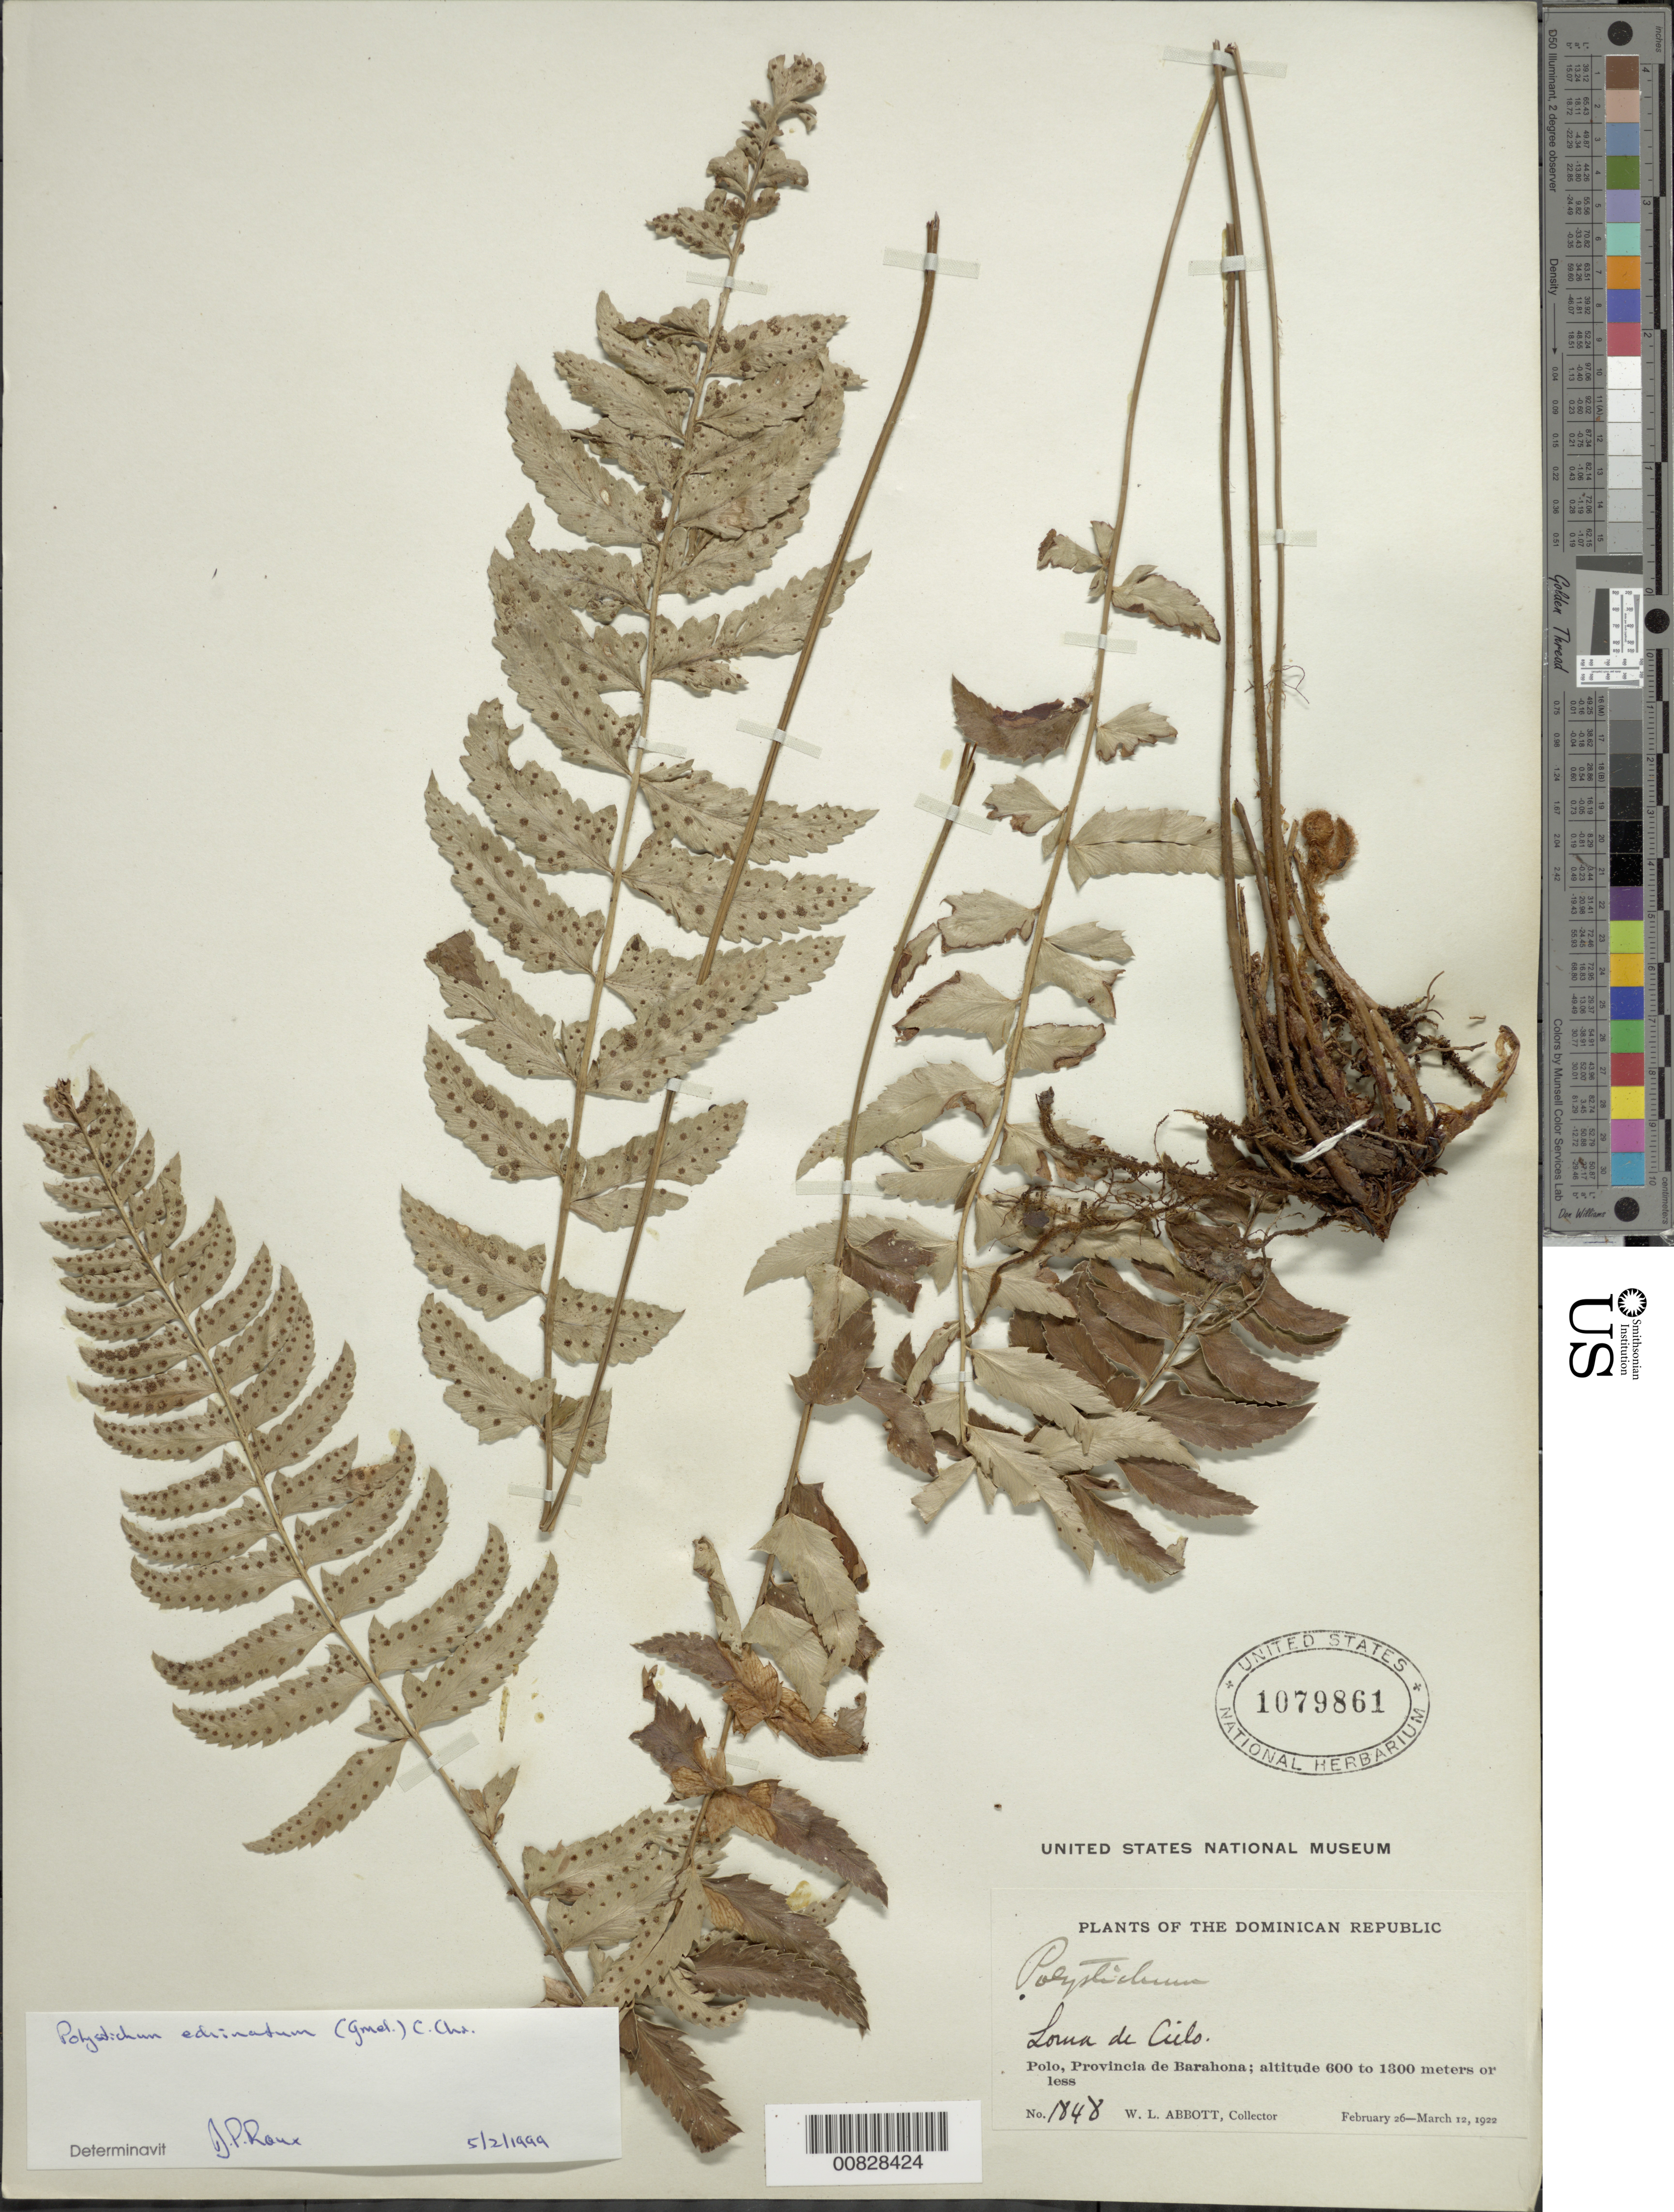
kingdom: Plantae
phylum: Tracheophyta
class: Polypodiopsida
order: Polypodiales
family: Dryopteridaceae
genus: Polystichum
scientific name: Polystichum echinatum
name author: (J.F. Gmel.) C. Chr.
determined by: Roux, J. P.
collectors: W. L. Abbott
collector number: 1848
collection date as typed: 26 Feb 1922 to 12 Mar 1922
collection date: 1922-02-26/1922-03-12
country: Dominican Republic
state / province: Barahona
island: Hispaniola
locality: Polo, Loma de Cielo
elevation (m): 600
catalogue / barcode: US 1079861